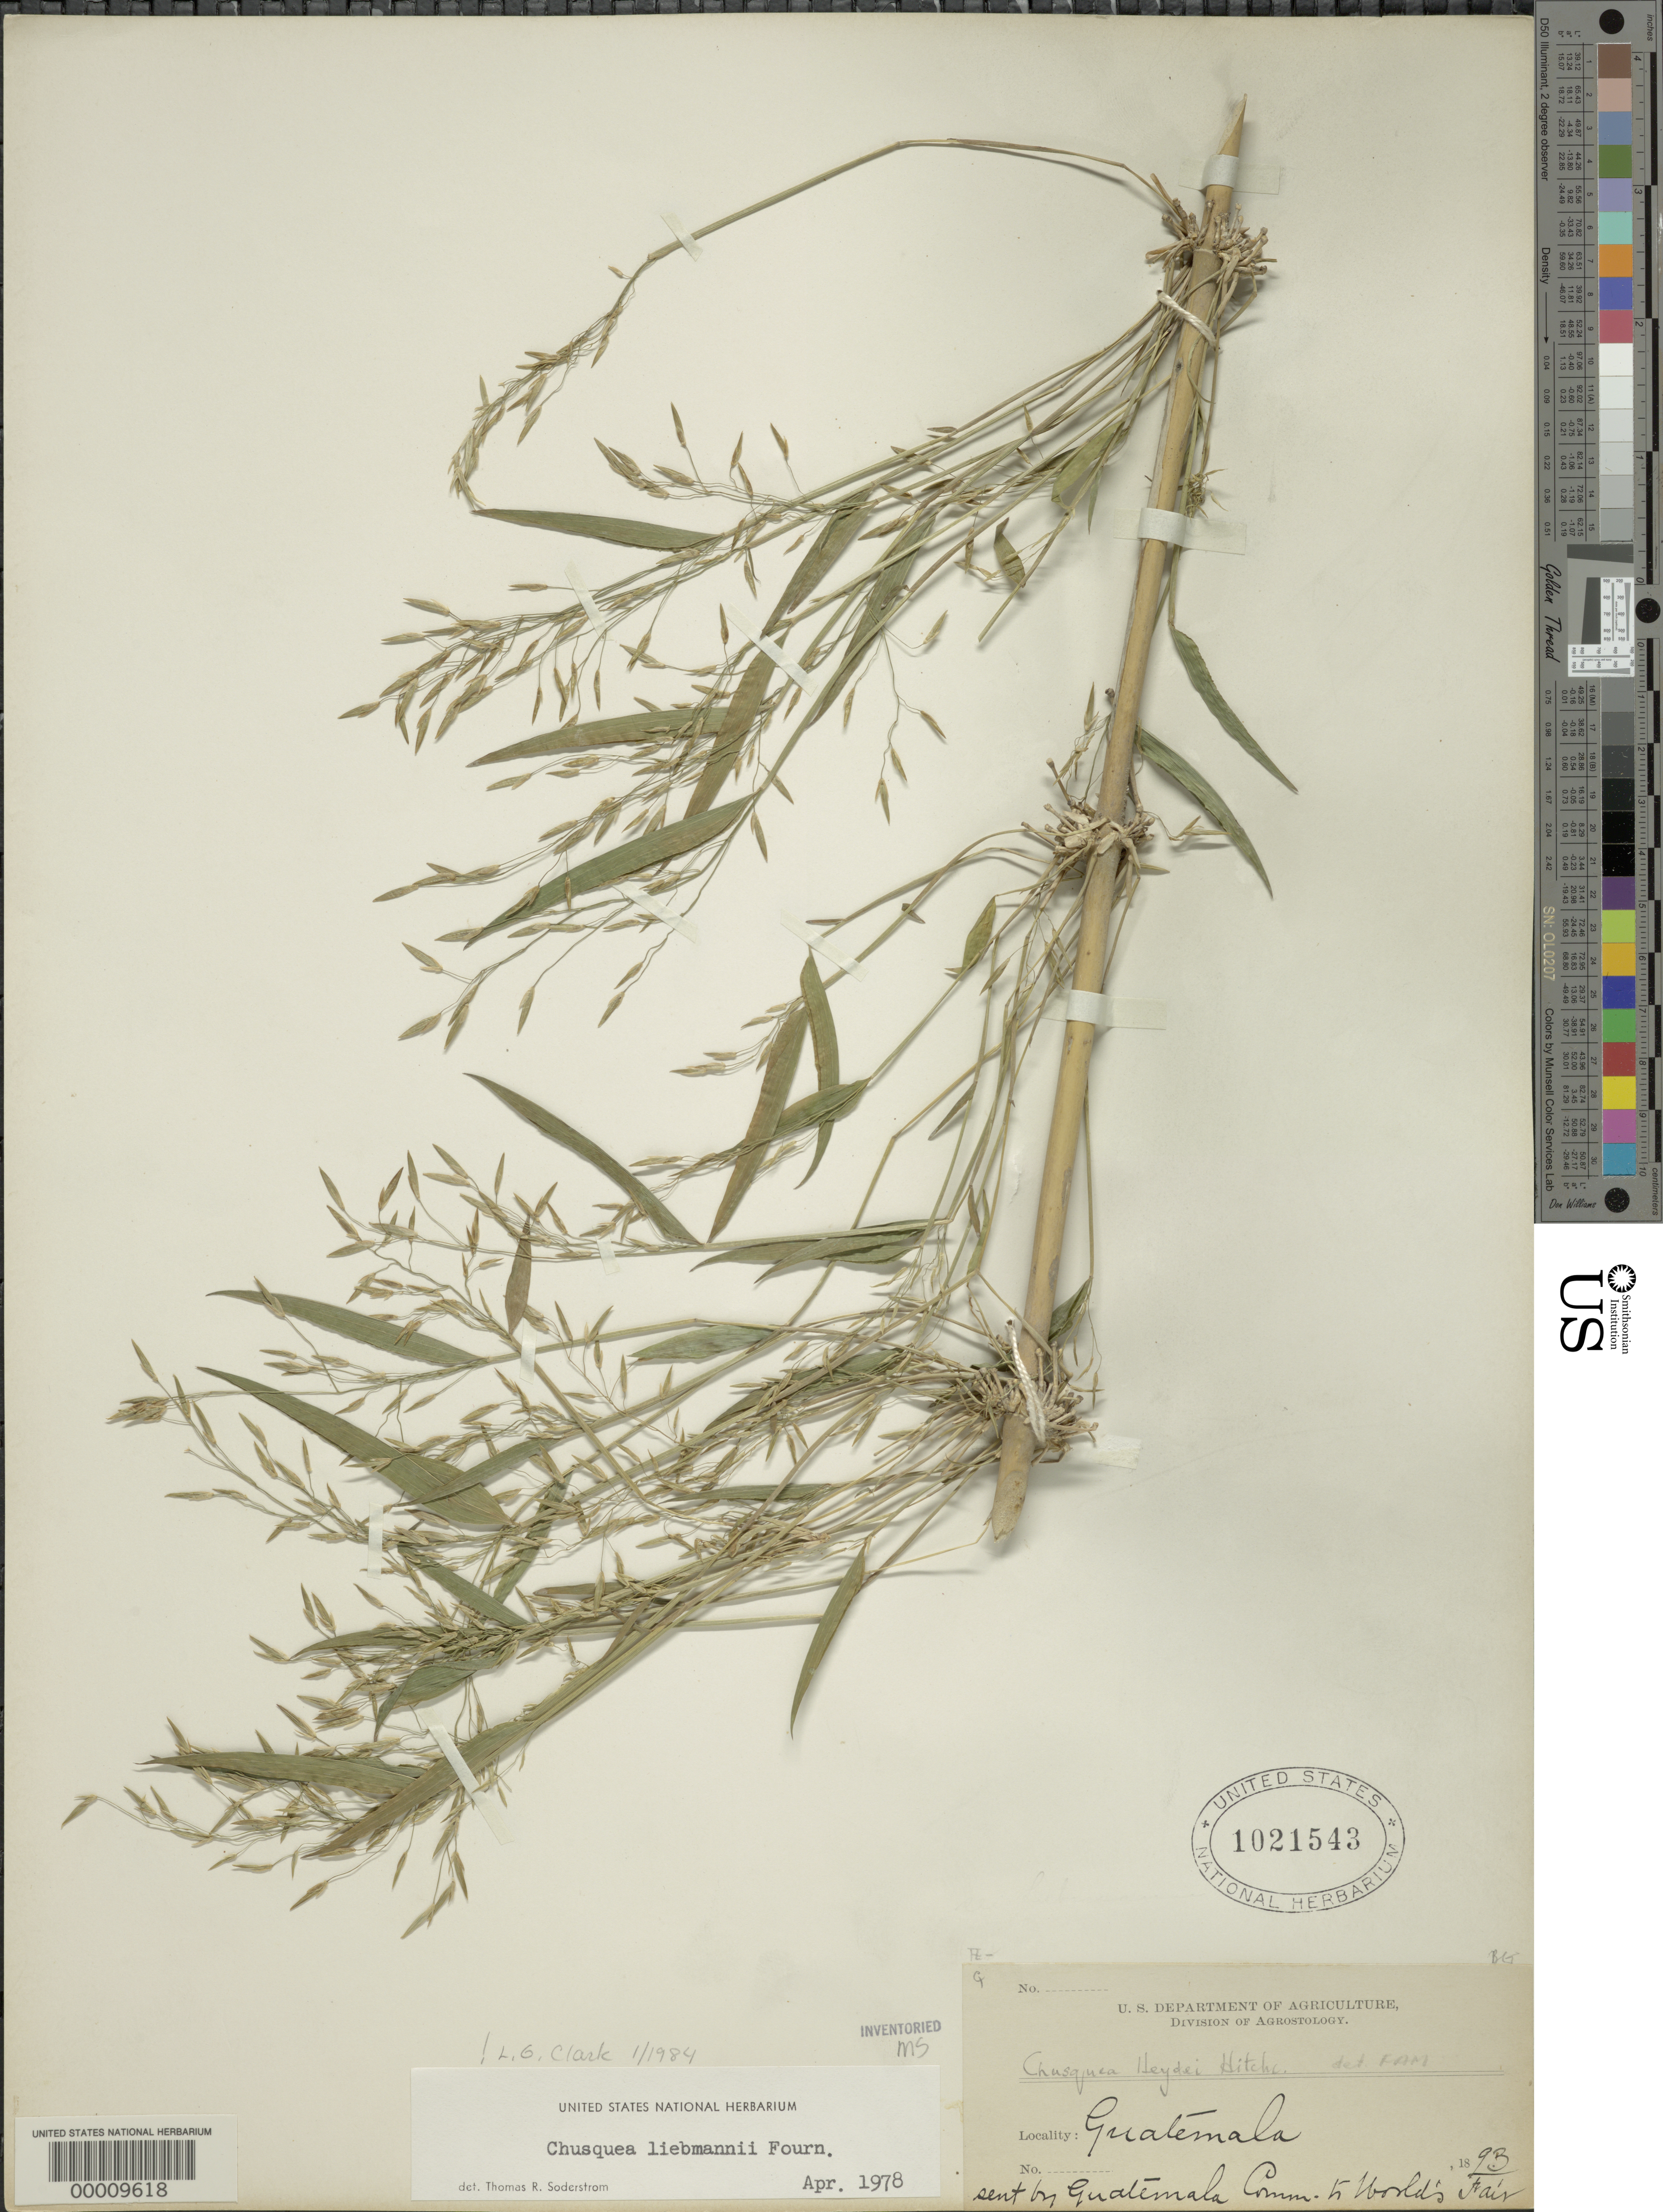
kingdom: Plantae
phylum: Tracheophyta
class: Liliopsida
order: Poales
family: Poaceae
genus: Chusquea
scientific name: Chusquea liebmannii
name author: E. Fourn.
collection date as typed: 1893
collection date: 1893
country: Guatemala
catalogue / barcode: US 1021543